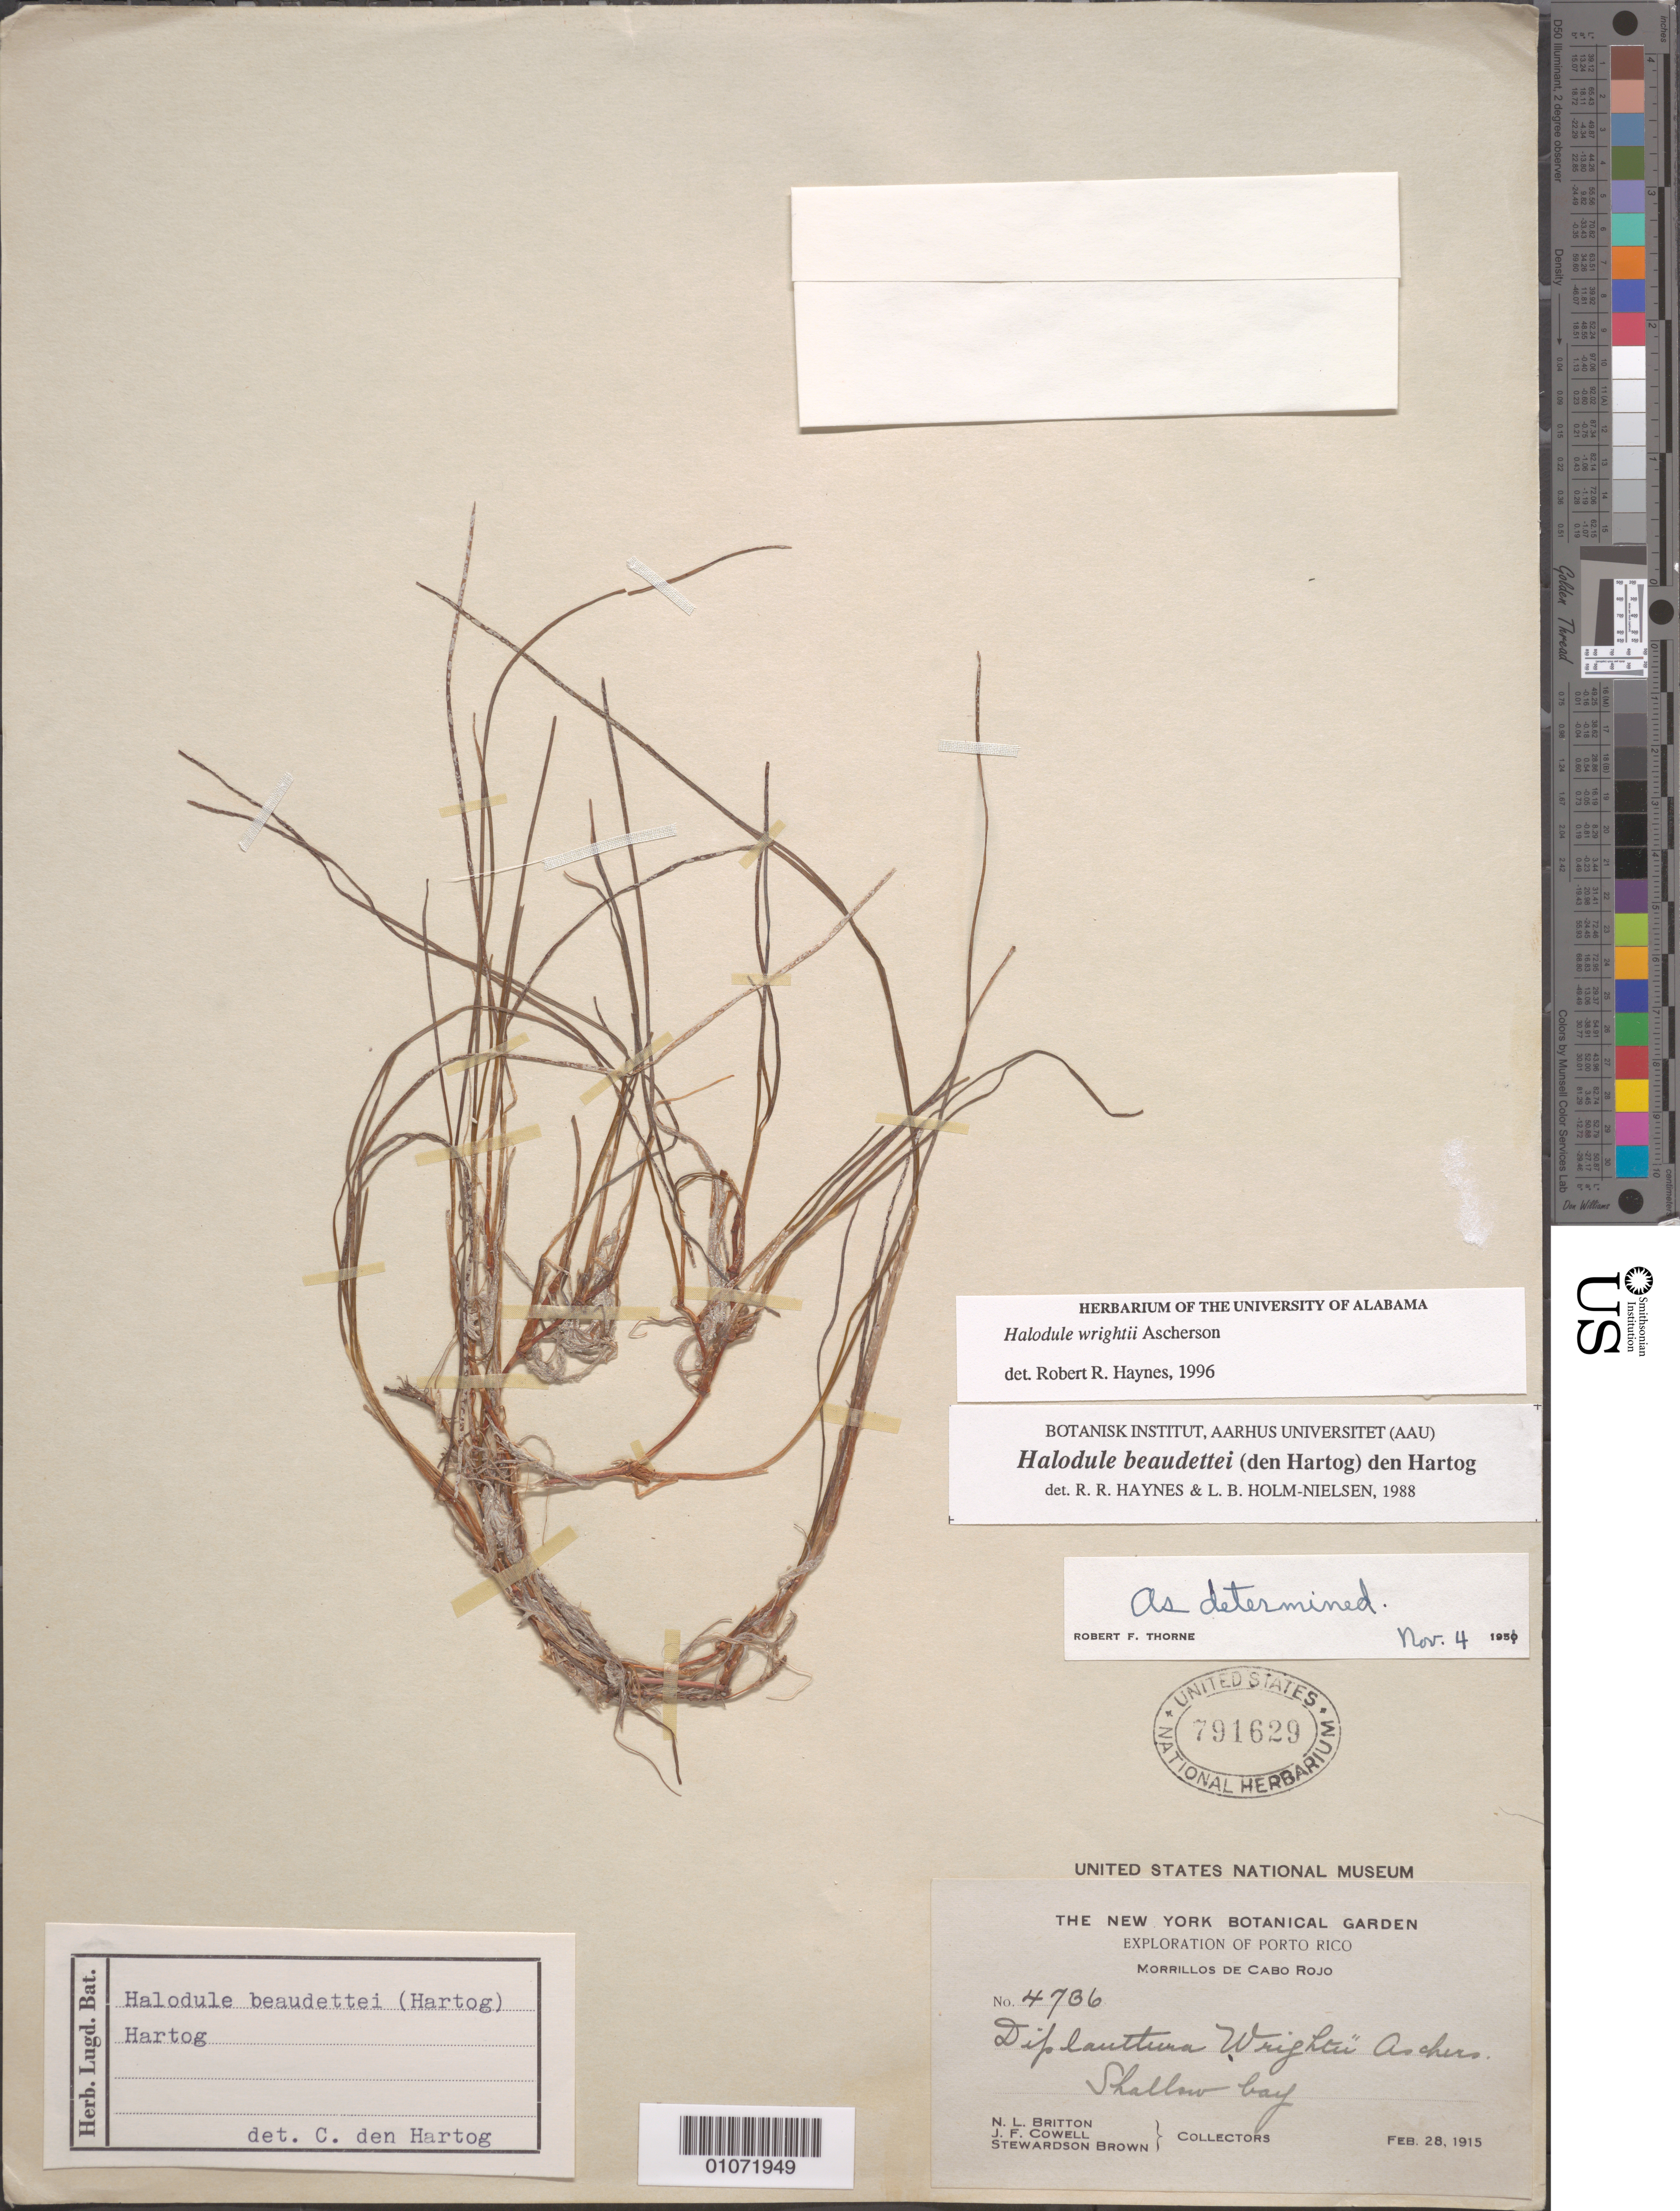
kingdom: Plantae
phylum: Tracheophyta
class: Liliopsida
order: Alismatales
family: Cymodoceaceae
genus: Halodule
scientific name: Halodule wrightii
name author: Asch.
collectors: N. Britton, J. F. Cowell & S. Brown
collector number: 4736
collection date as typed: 28 Mar 1915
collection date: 1915-03-28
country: Puerto Rico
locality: Shallow Cay.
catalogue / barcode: US 791629